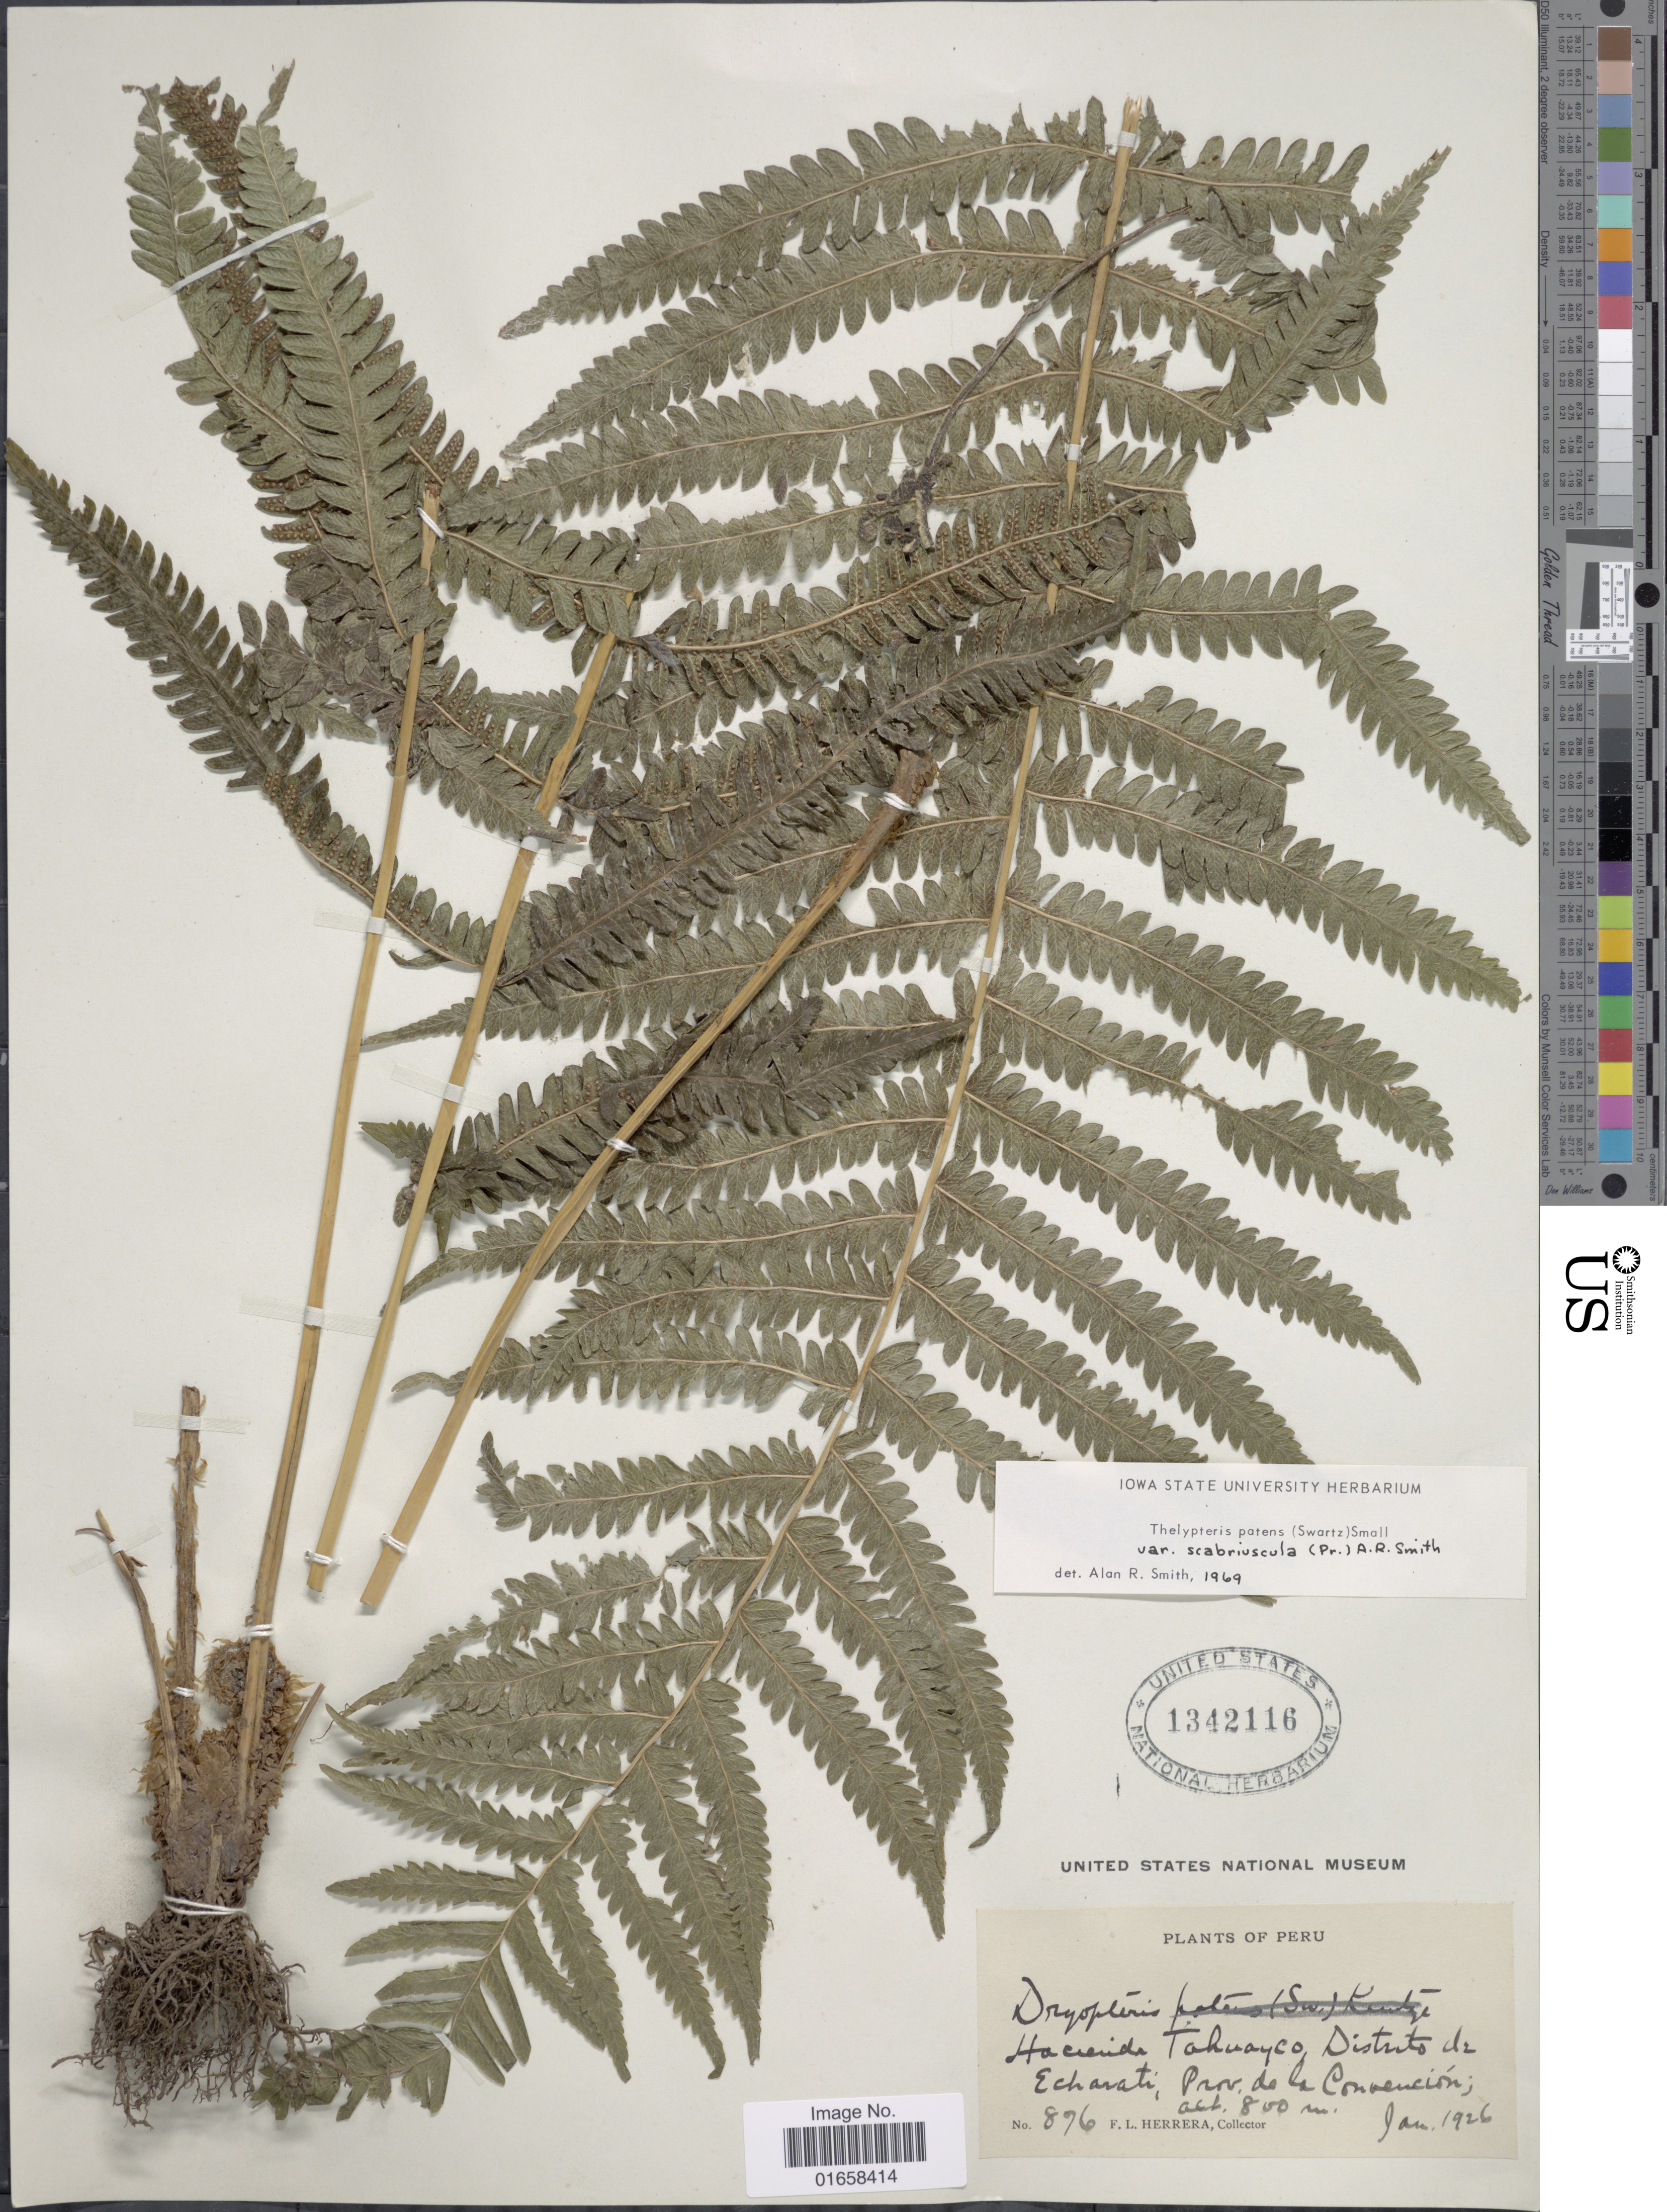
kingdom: Plantae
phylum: Tracheophyta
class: Polypodiopsida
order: Polypodiales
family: Thelypteridaceae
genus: Christella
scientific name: Christella patens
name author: (Sw.) Holttum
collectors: F. L. Herrera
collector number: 876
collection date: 1926-01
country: Peru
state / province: Cusco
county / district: La Convención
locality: Hacienda Tahuayco, Distrito de Echarate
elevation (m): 244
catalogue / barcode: US 1342116